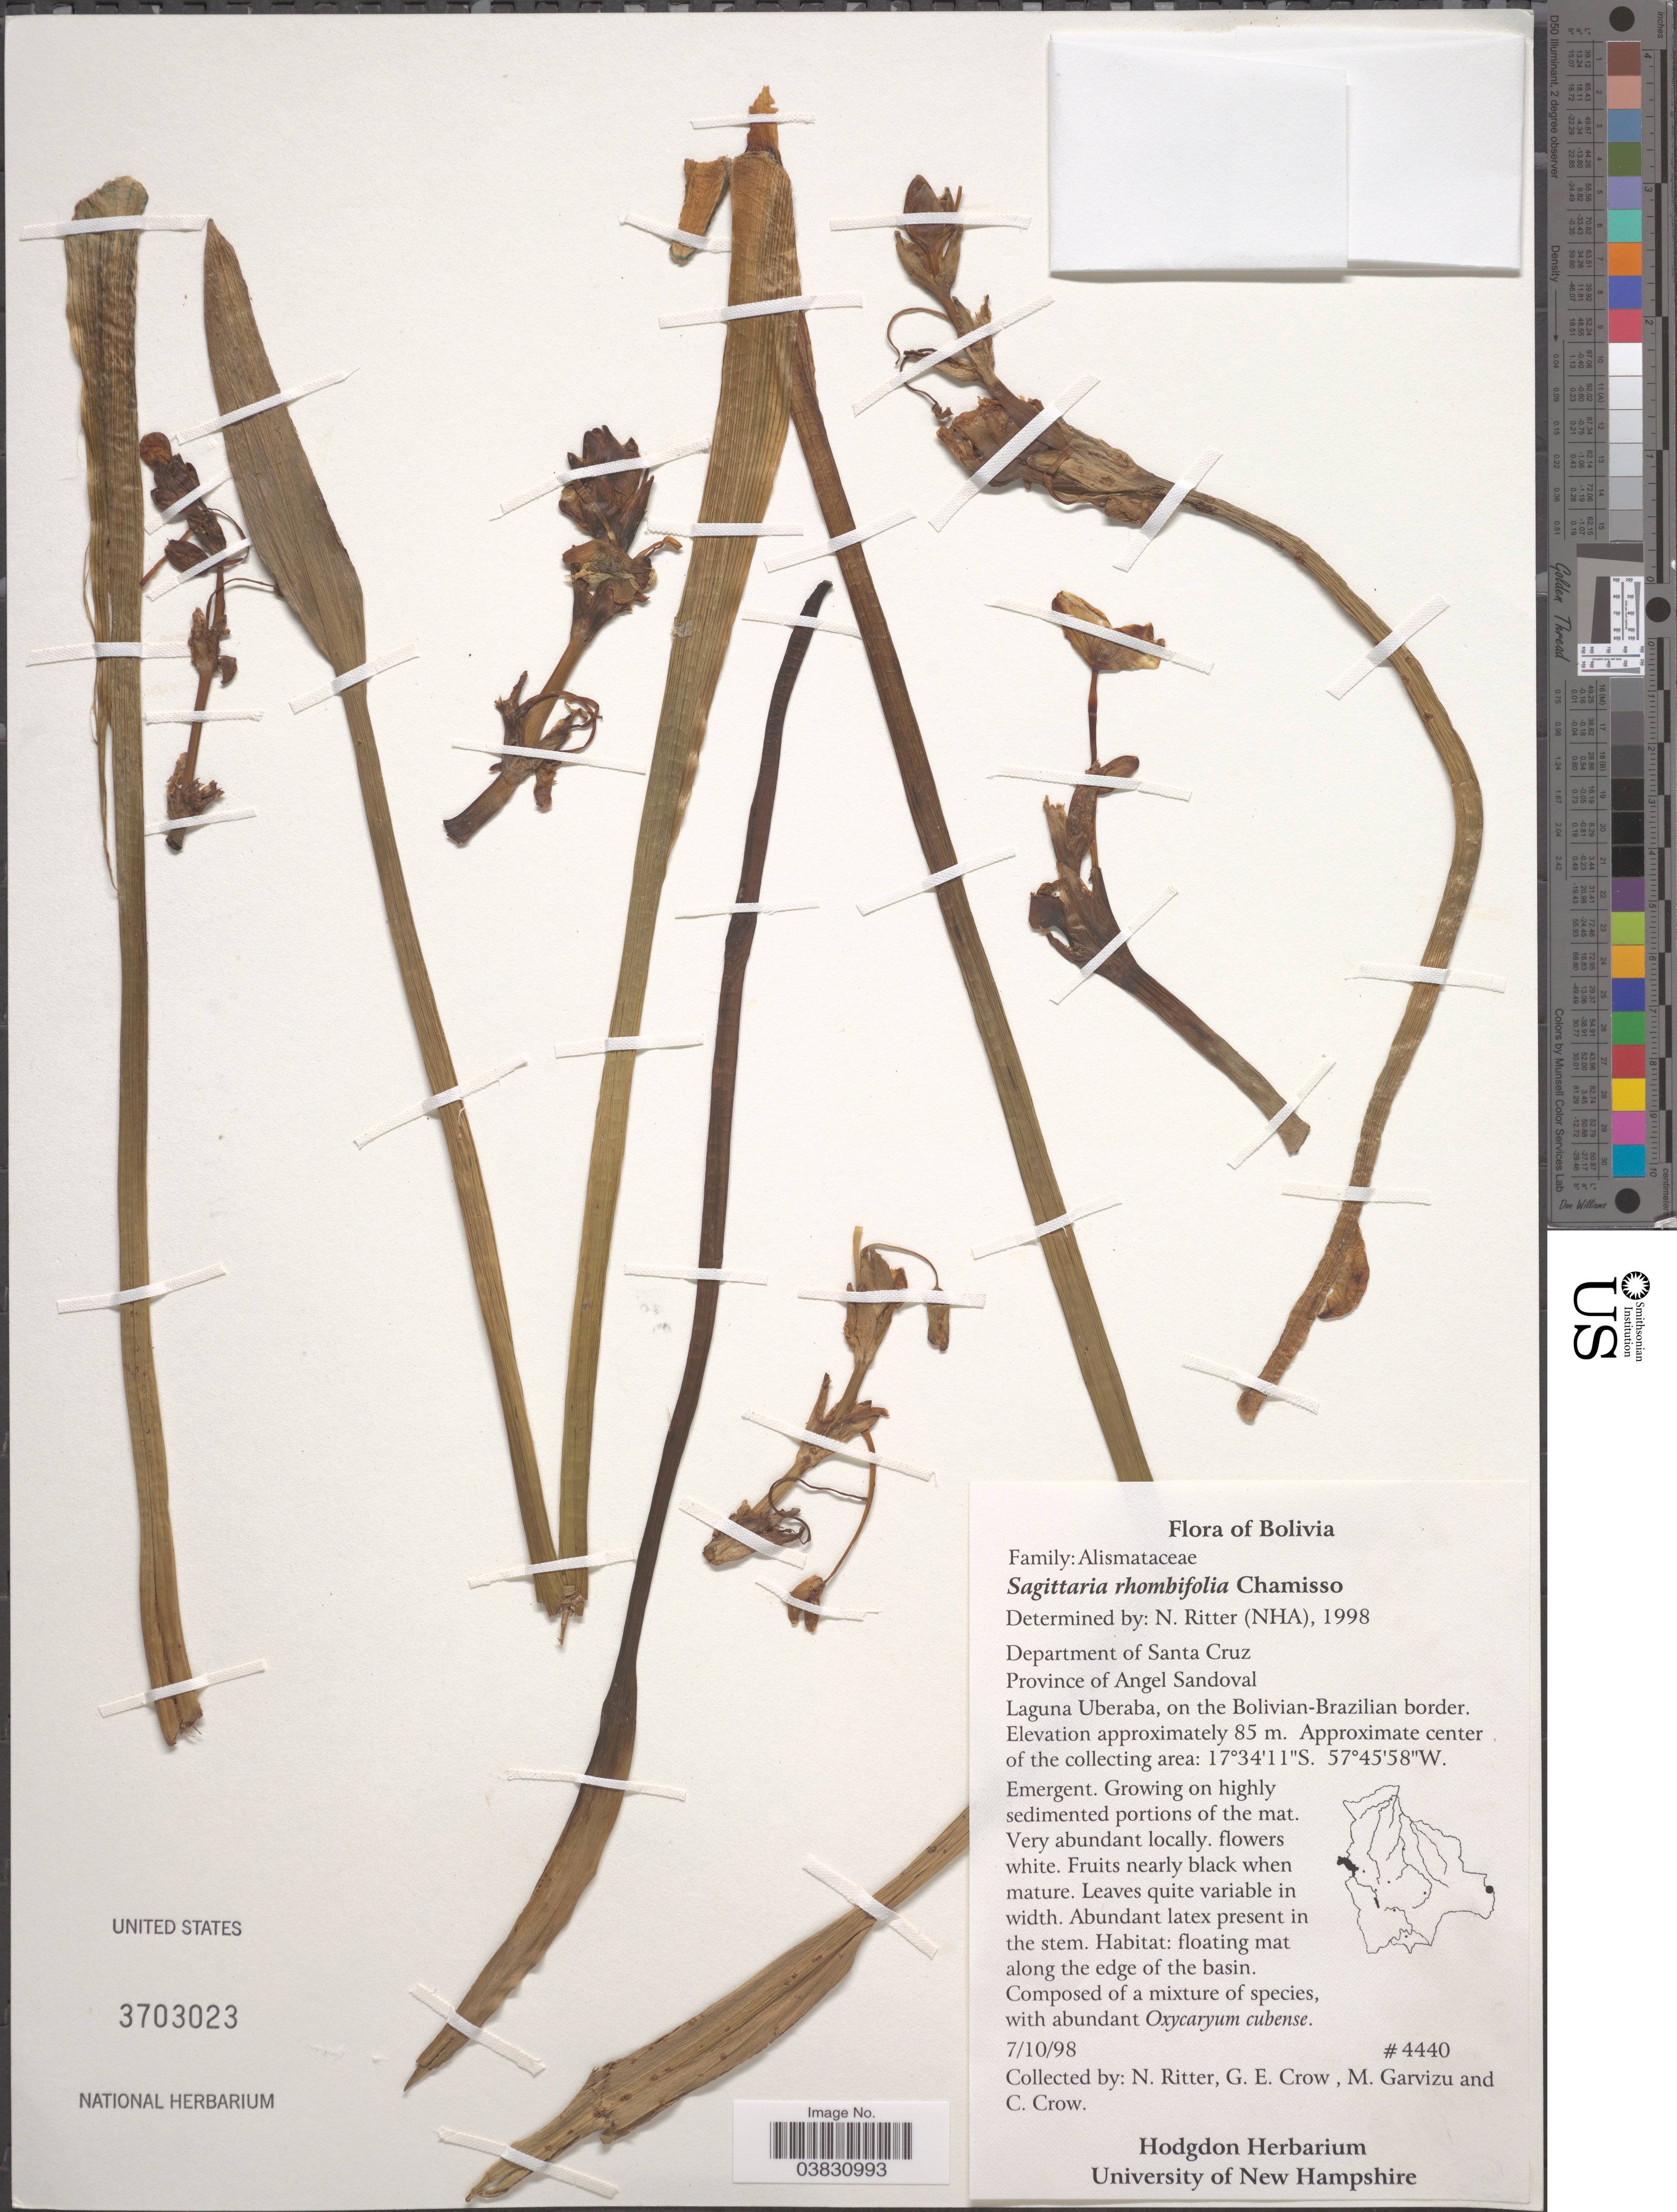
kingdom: Plantae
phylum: Tracheophyta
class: Liliopsida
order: Alismatales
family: Alismataceae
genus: Sagittaria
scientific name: Sagittaria rhombifolia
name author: Cham.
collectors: N. Ritter, G. Crow, M. Garvizu & C. Crow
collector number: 4440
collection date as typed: Transcribed d/m/y: 7/10/98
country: Bolivia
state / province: Santa Cruz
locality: Department of Santa Cruz.Province of Angel Sandoval. Laguna Uberaba, on the Bolivian-Brazilian border.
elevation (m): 85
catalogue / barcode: US 3703023